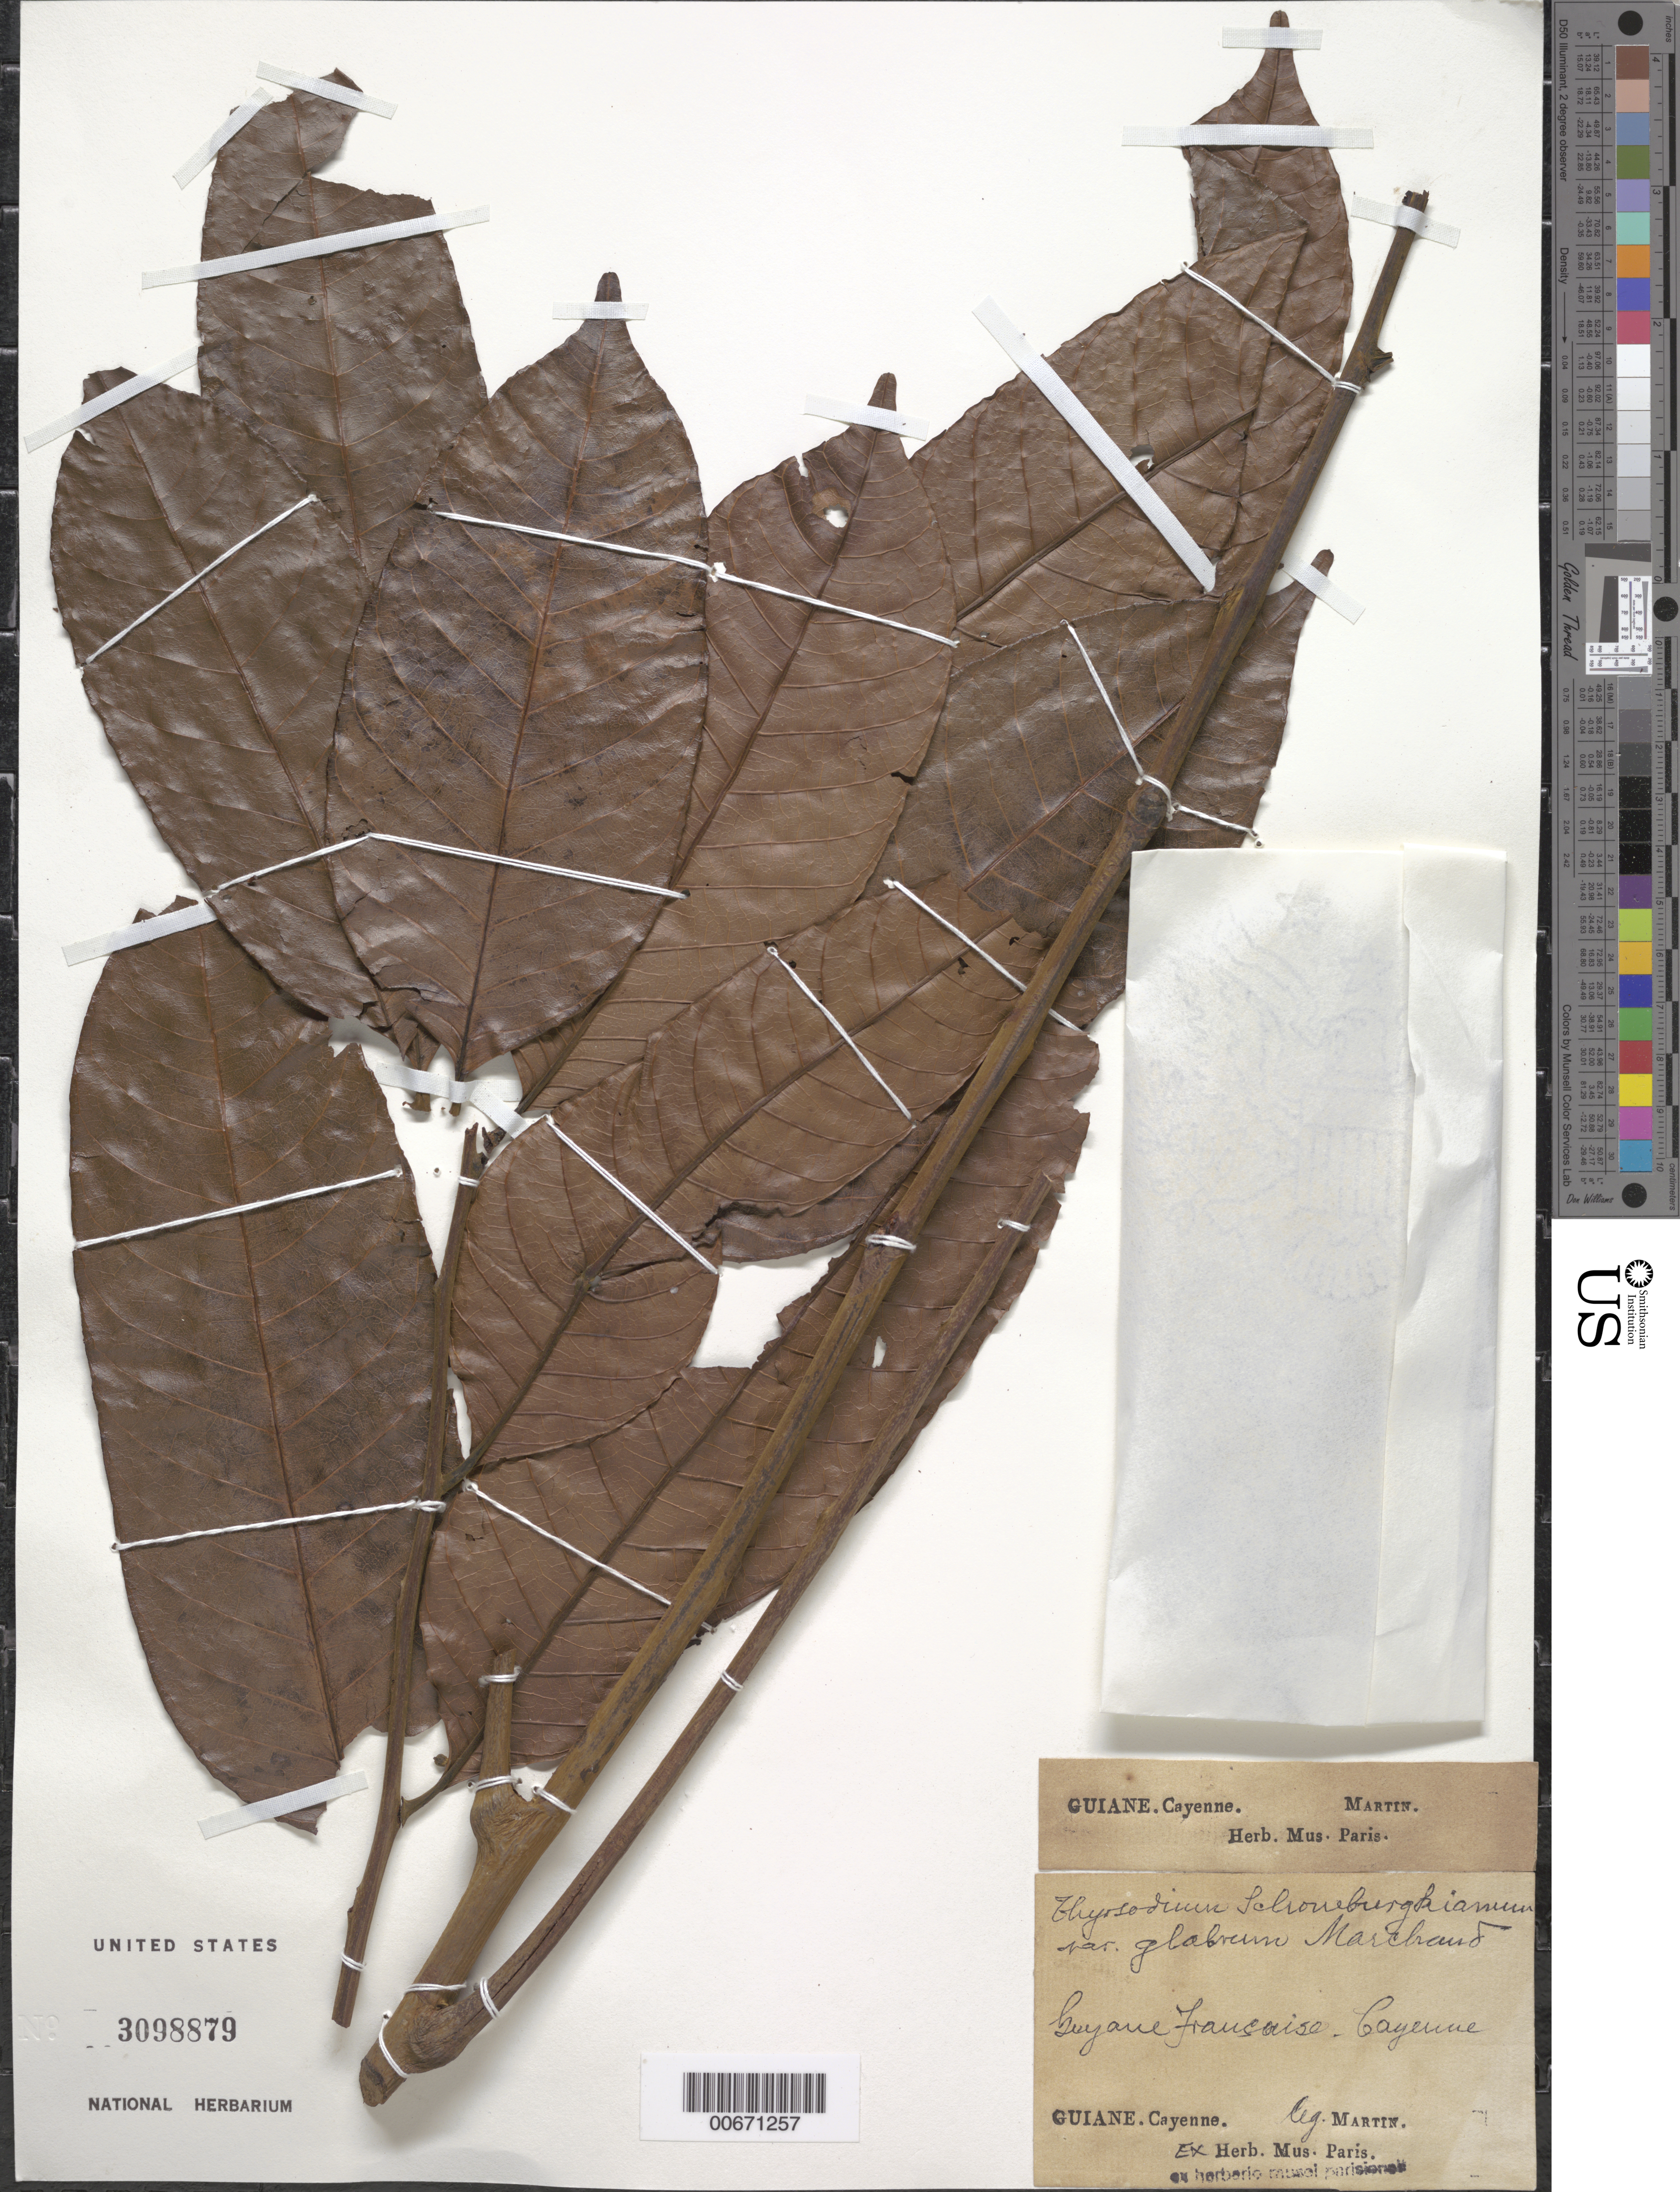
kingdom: Plantae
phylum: Tracheophyta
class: Magnoliopsida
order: Sapindales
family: Anacardiaceae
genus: Thyrsodium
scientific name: Thyrsodium schomburgkianum var. glabrum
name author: Marchand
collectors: J. Martin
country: French Guiana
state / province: Cayenne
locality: Cayenne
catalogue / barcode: US 3098879